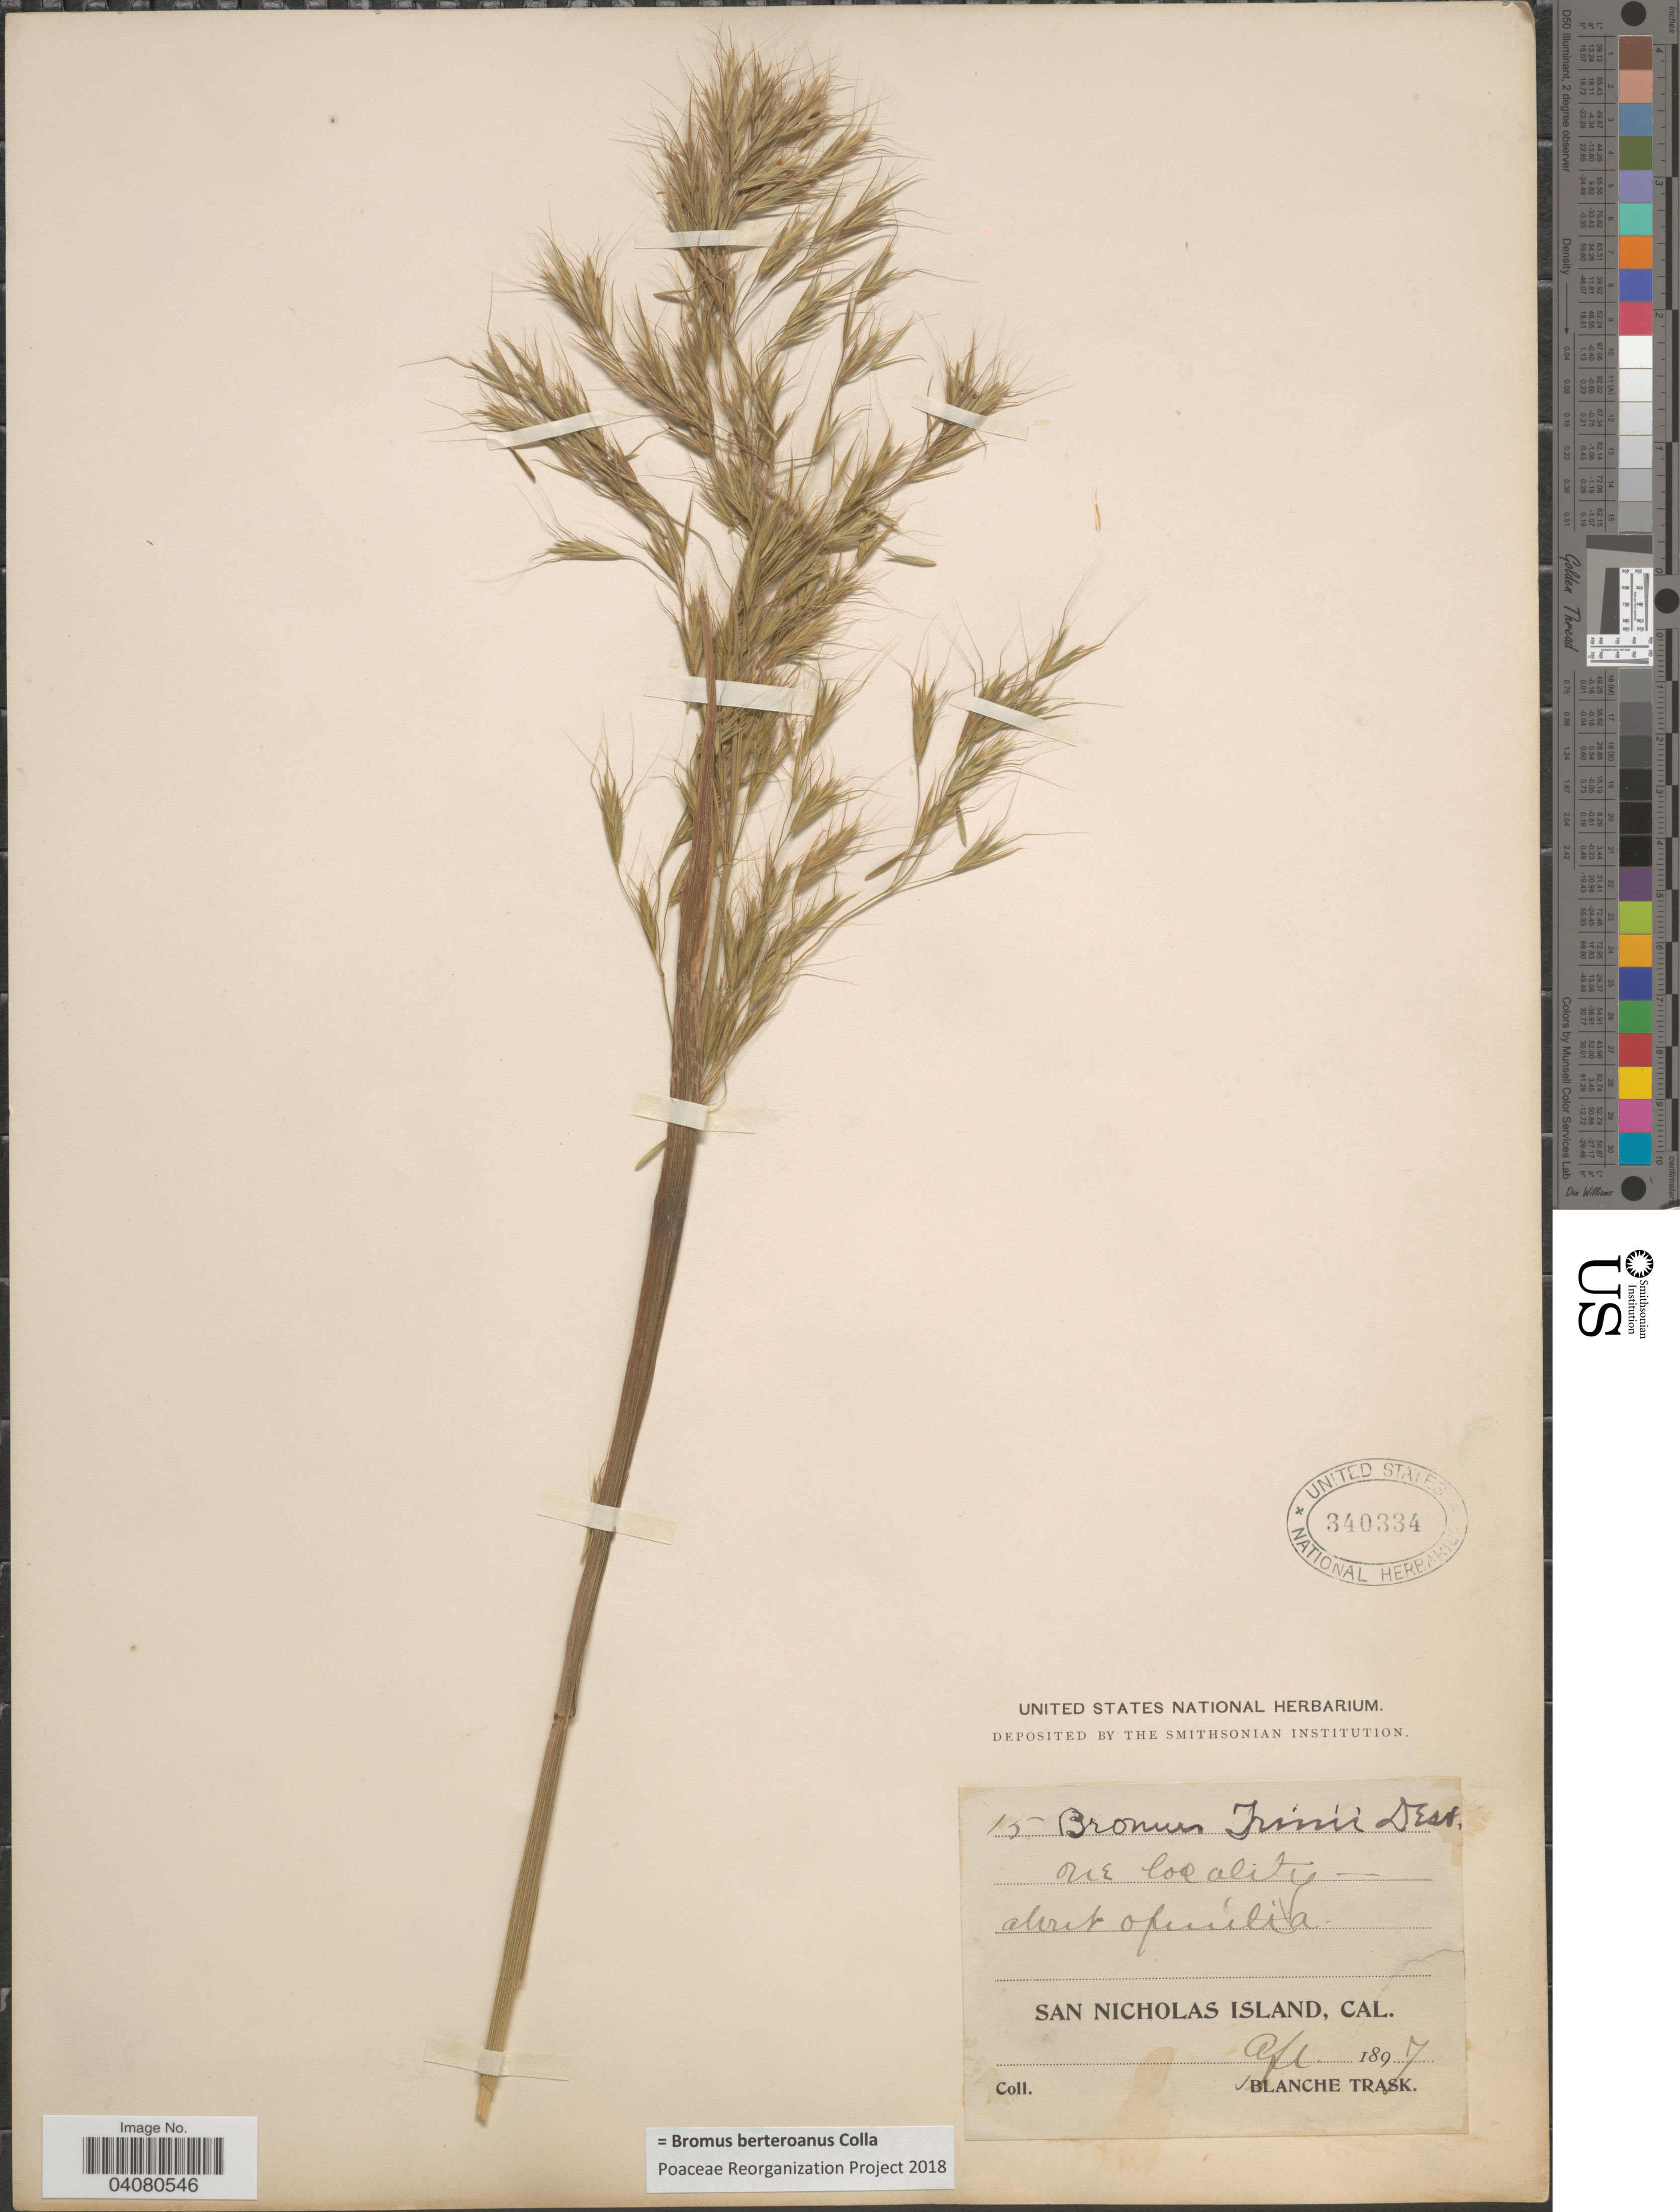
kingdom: Plantae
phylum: Tracheophyta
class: Liliopsida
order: Poales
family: Poaceae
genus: Bromus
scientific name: Bromus berteroanus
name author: Colla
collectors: B. Trask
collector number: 15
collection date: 1897-04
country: United States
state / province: California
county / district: Ventura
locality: San Nicholas Island.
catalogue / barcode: US 340334